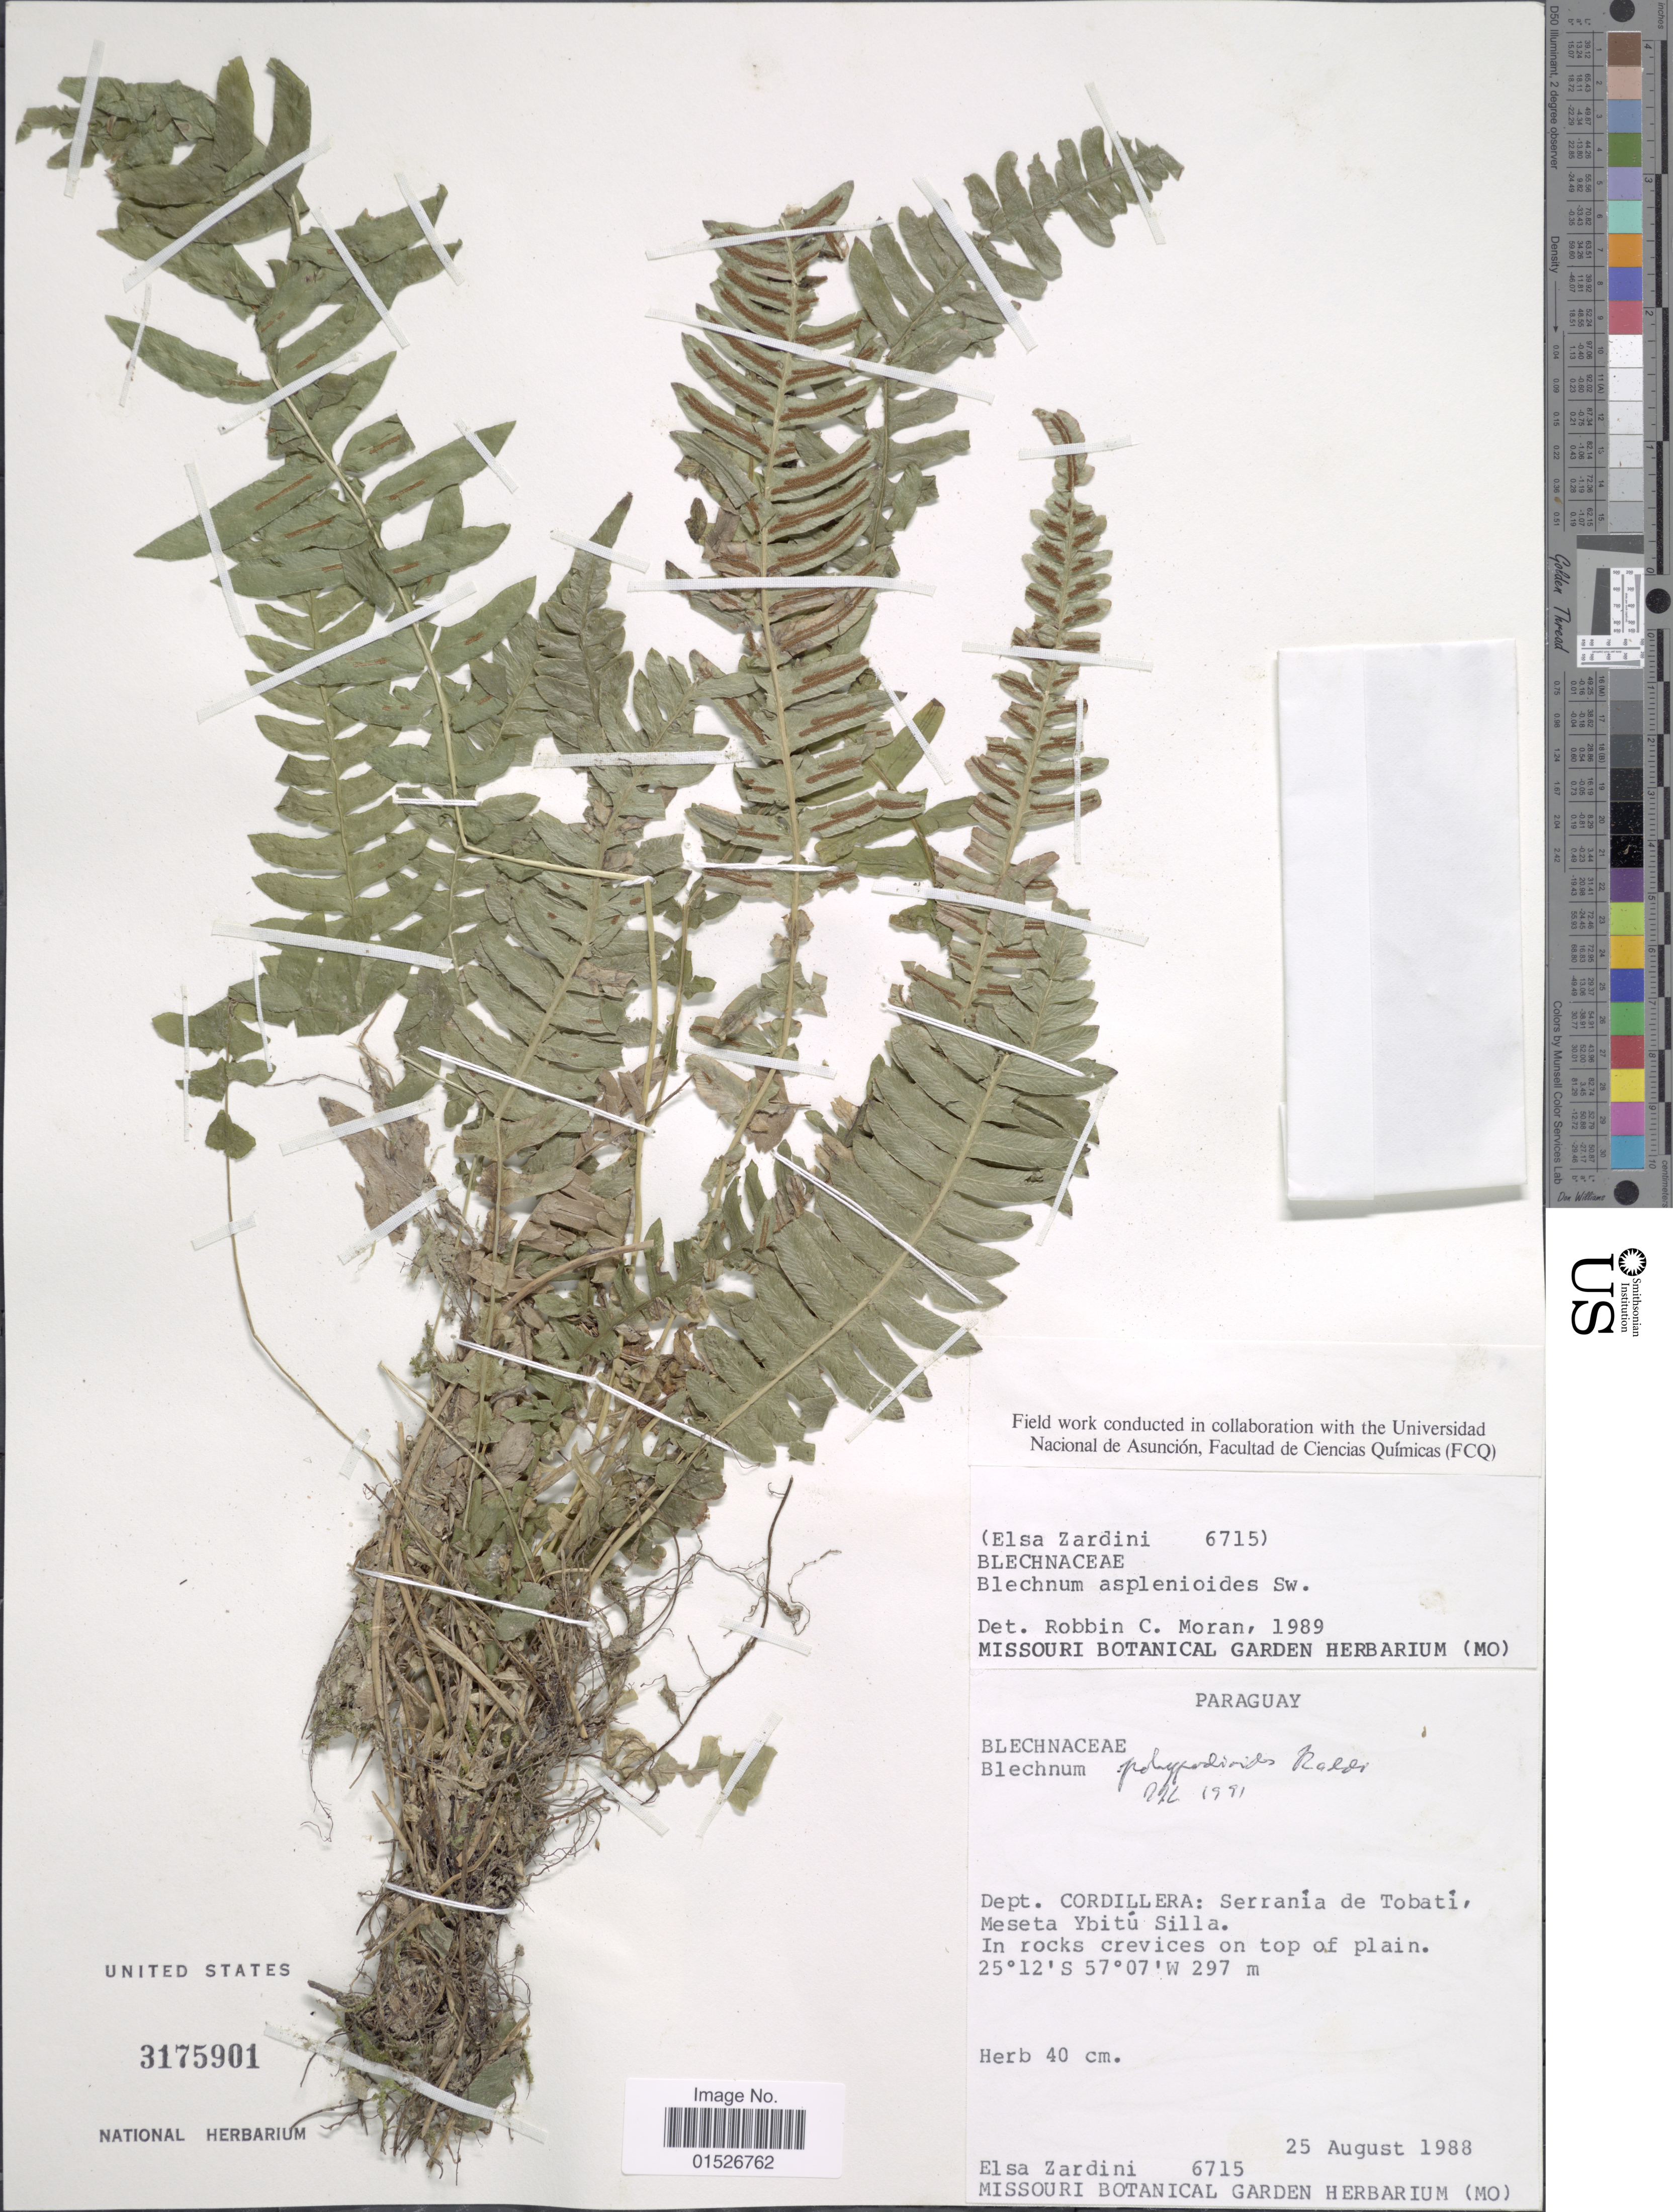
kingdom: Plantae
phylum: Tracheophyta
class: Polypodiopsida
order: Polypodiales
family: Blechnaceae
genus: Blechnum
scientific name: Blechnum polypodioides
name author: Raddi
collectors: E. M. Zardini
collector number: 6715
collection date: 1988-08-25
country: Paraguay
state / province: Cordillera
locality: Serrania de Tobati, Meseta Ybitu Silla.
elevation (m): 297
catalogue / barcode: US 3175901